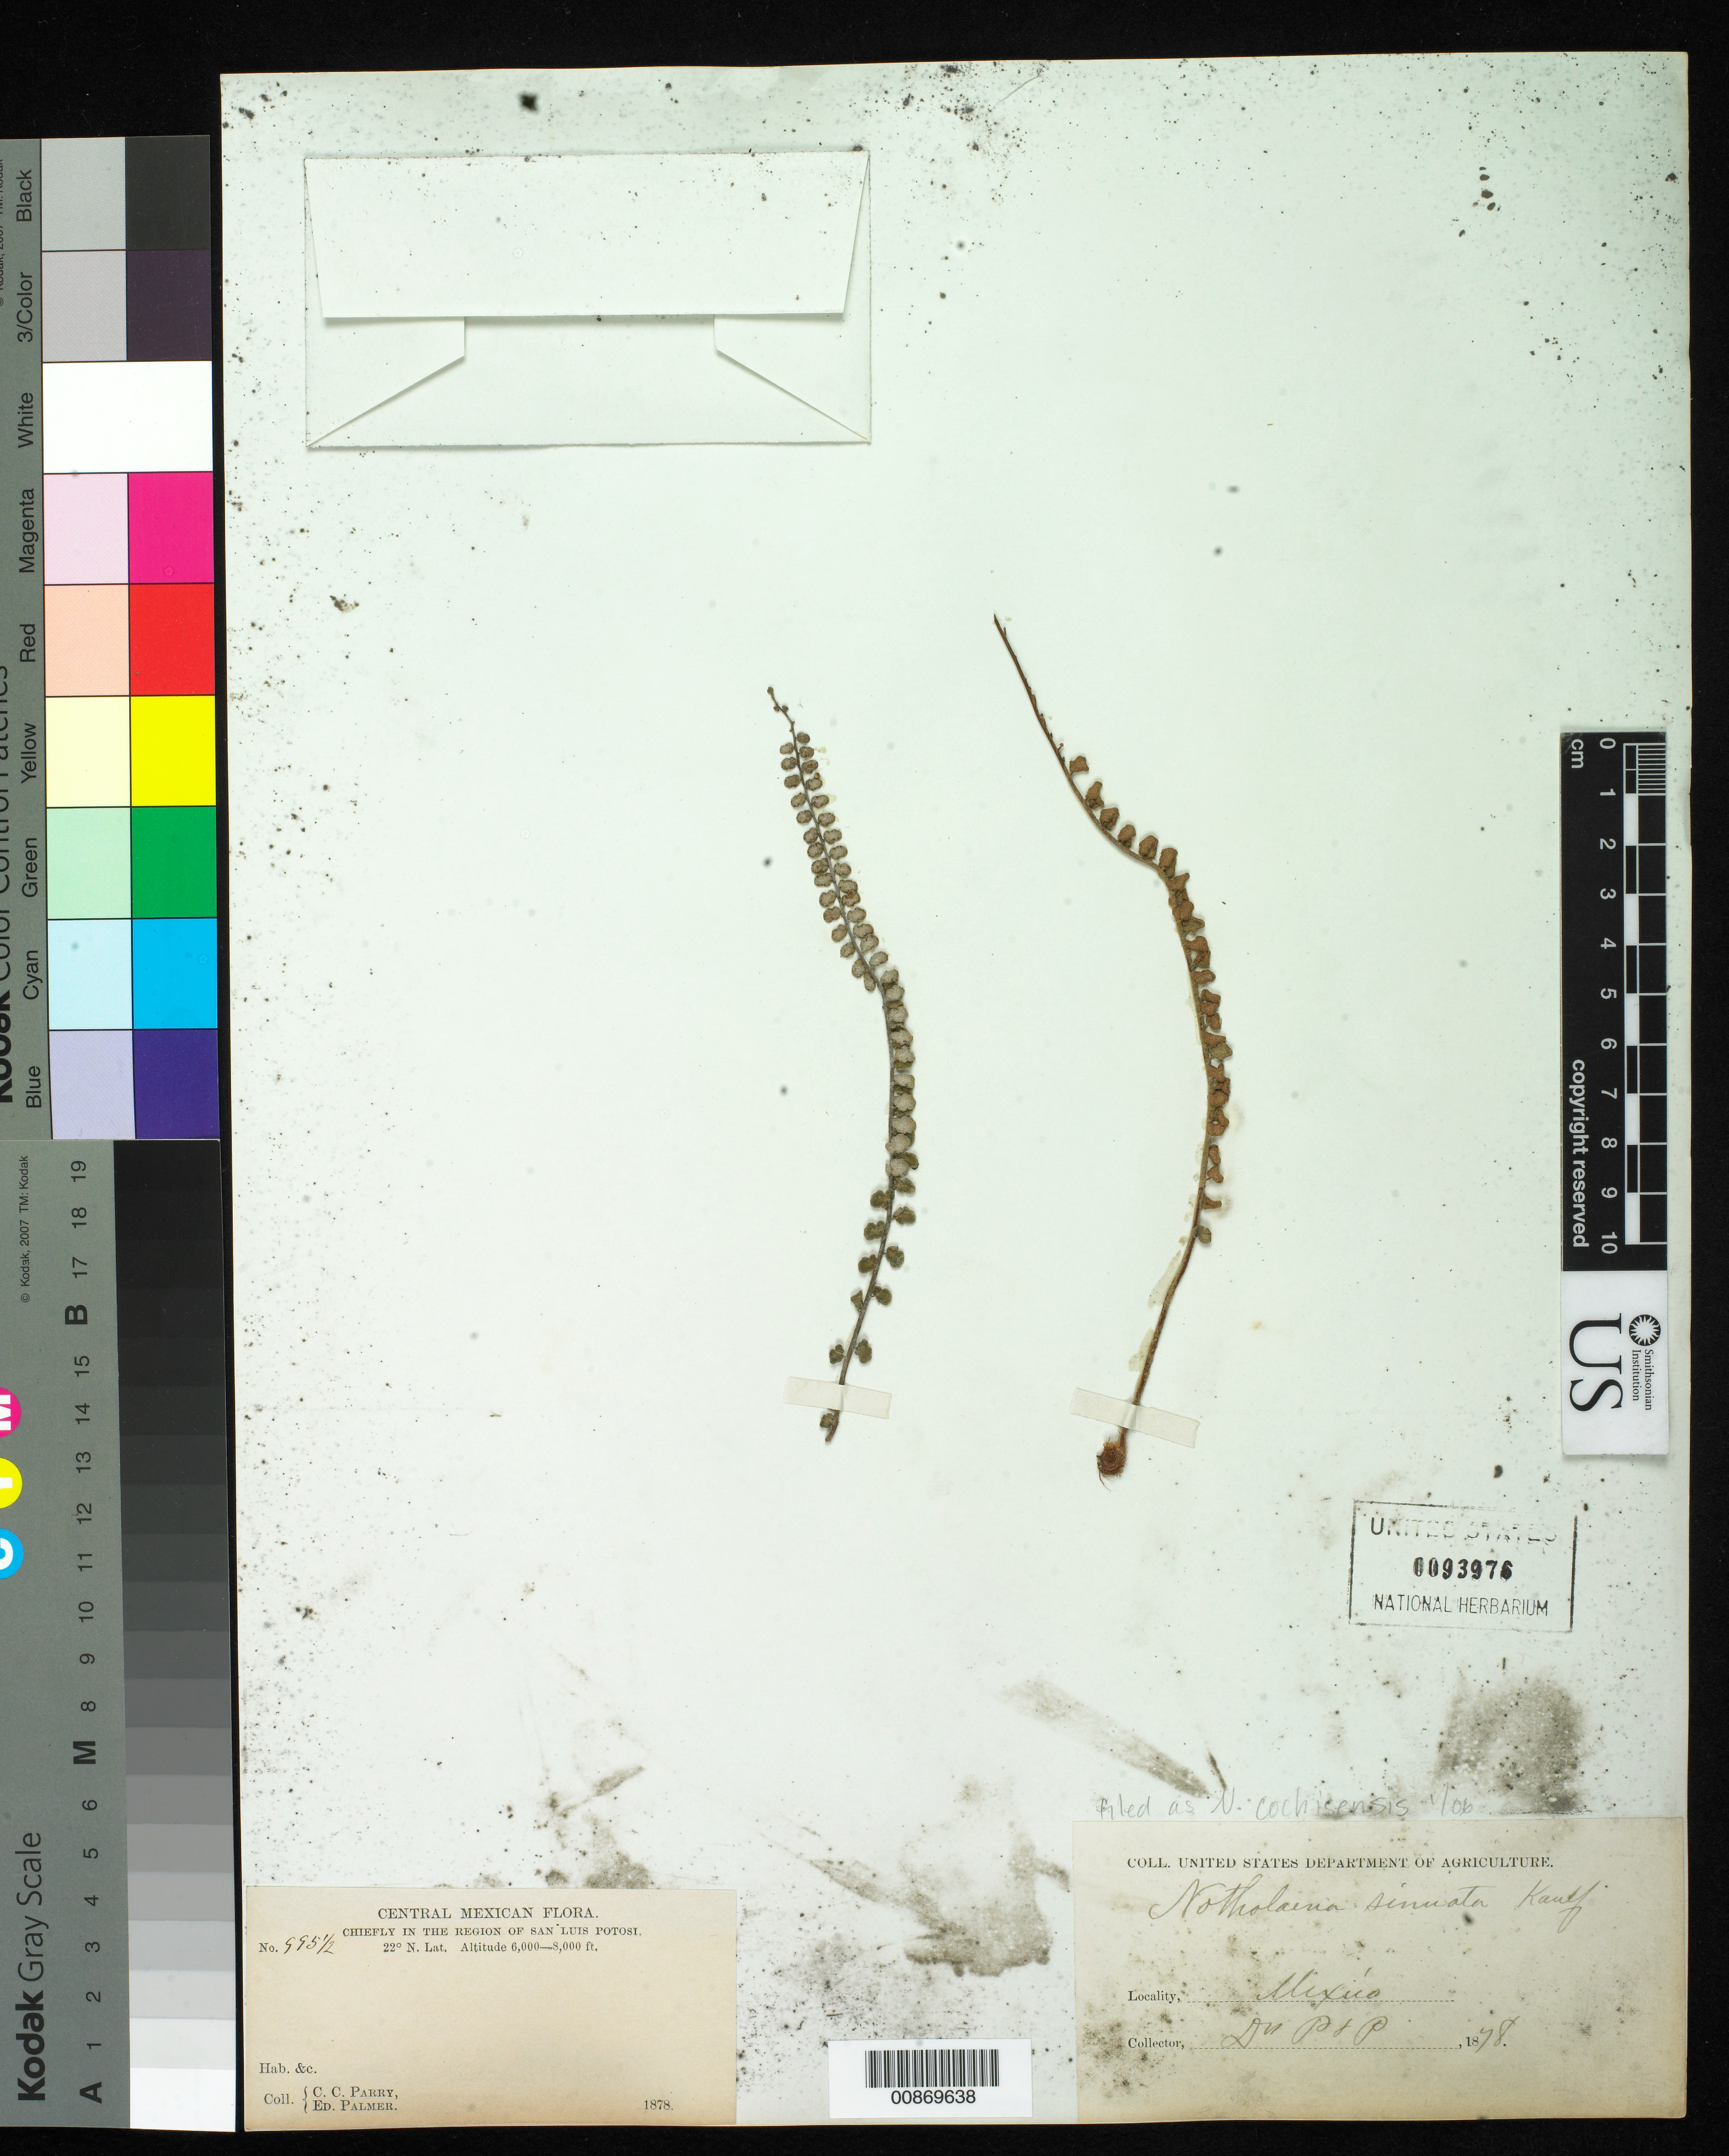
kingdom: Plantae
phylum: Tracheophyta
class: Polypodiopsida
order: Polypodiales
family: Pteridaceae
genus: Astrolepis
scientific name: Astrolepis cochisensis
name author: (C.O. Goodd.) D.M. Benham & Windham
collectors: C. C. Parry & E. Palmer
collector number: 995½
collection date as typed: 1878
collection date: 1878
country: Mexico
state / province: San Luis Potosí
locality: Chiefly in the region of San Luis Potosí.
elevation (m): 1829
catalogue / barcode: US 93976